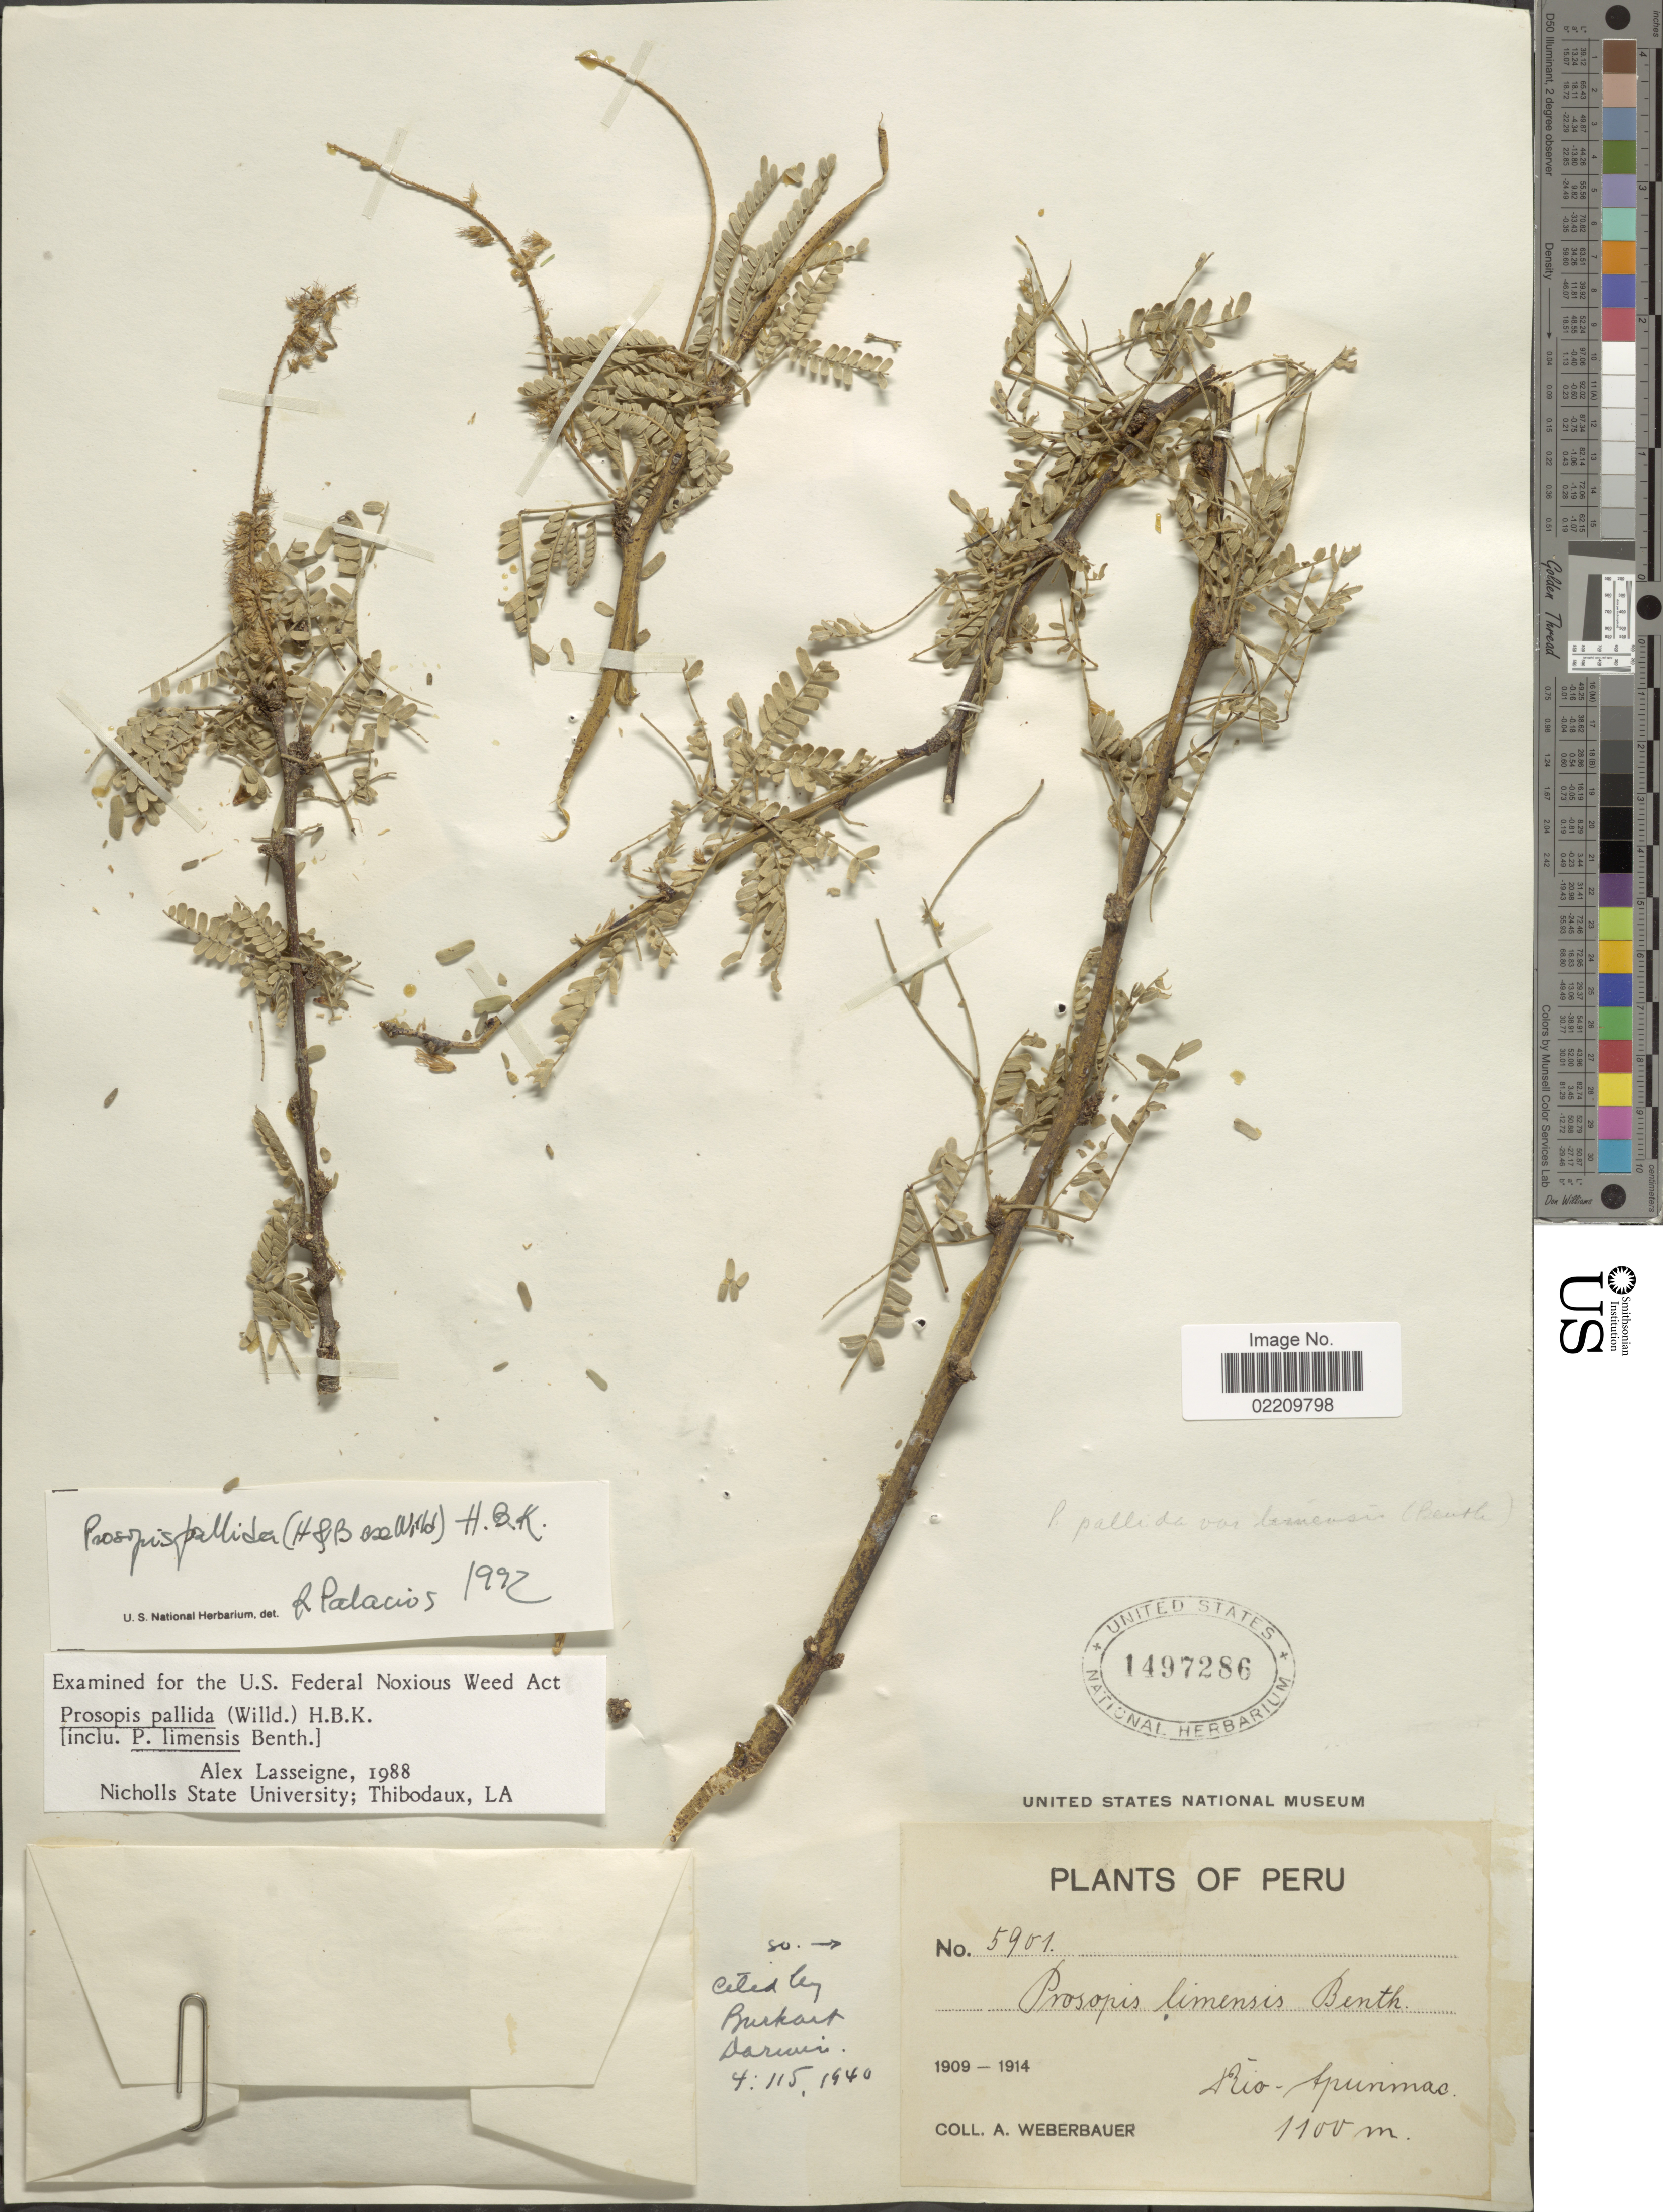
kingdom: Plantae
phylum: Tracheophyta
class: Magnoliopsida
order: Fabales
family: Fabaceae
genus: Neltuma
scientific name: Neltuma pallida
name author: (Humb. & Bonpl. ex Willd.) C. E. Hughes & G.P. Lewis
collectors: A. Weberbauer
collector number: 5901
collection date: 1909/1914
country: Peru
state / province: Apurímac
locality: Rio Apurimac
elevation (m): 1100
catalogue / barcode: US 1497286